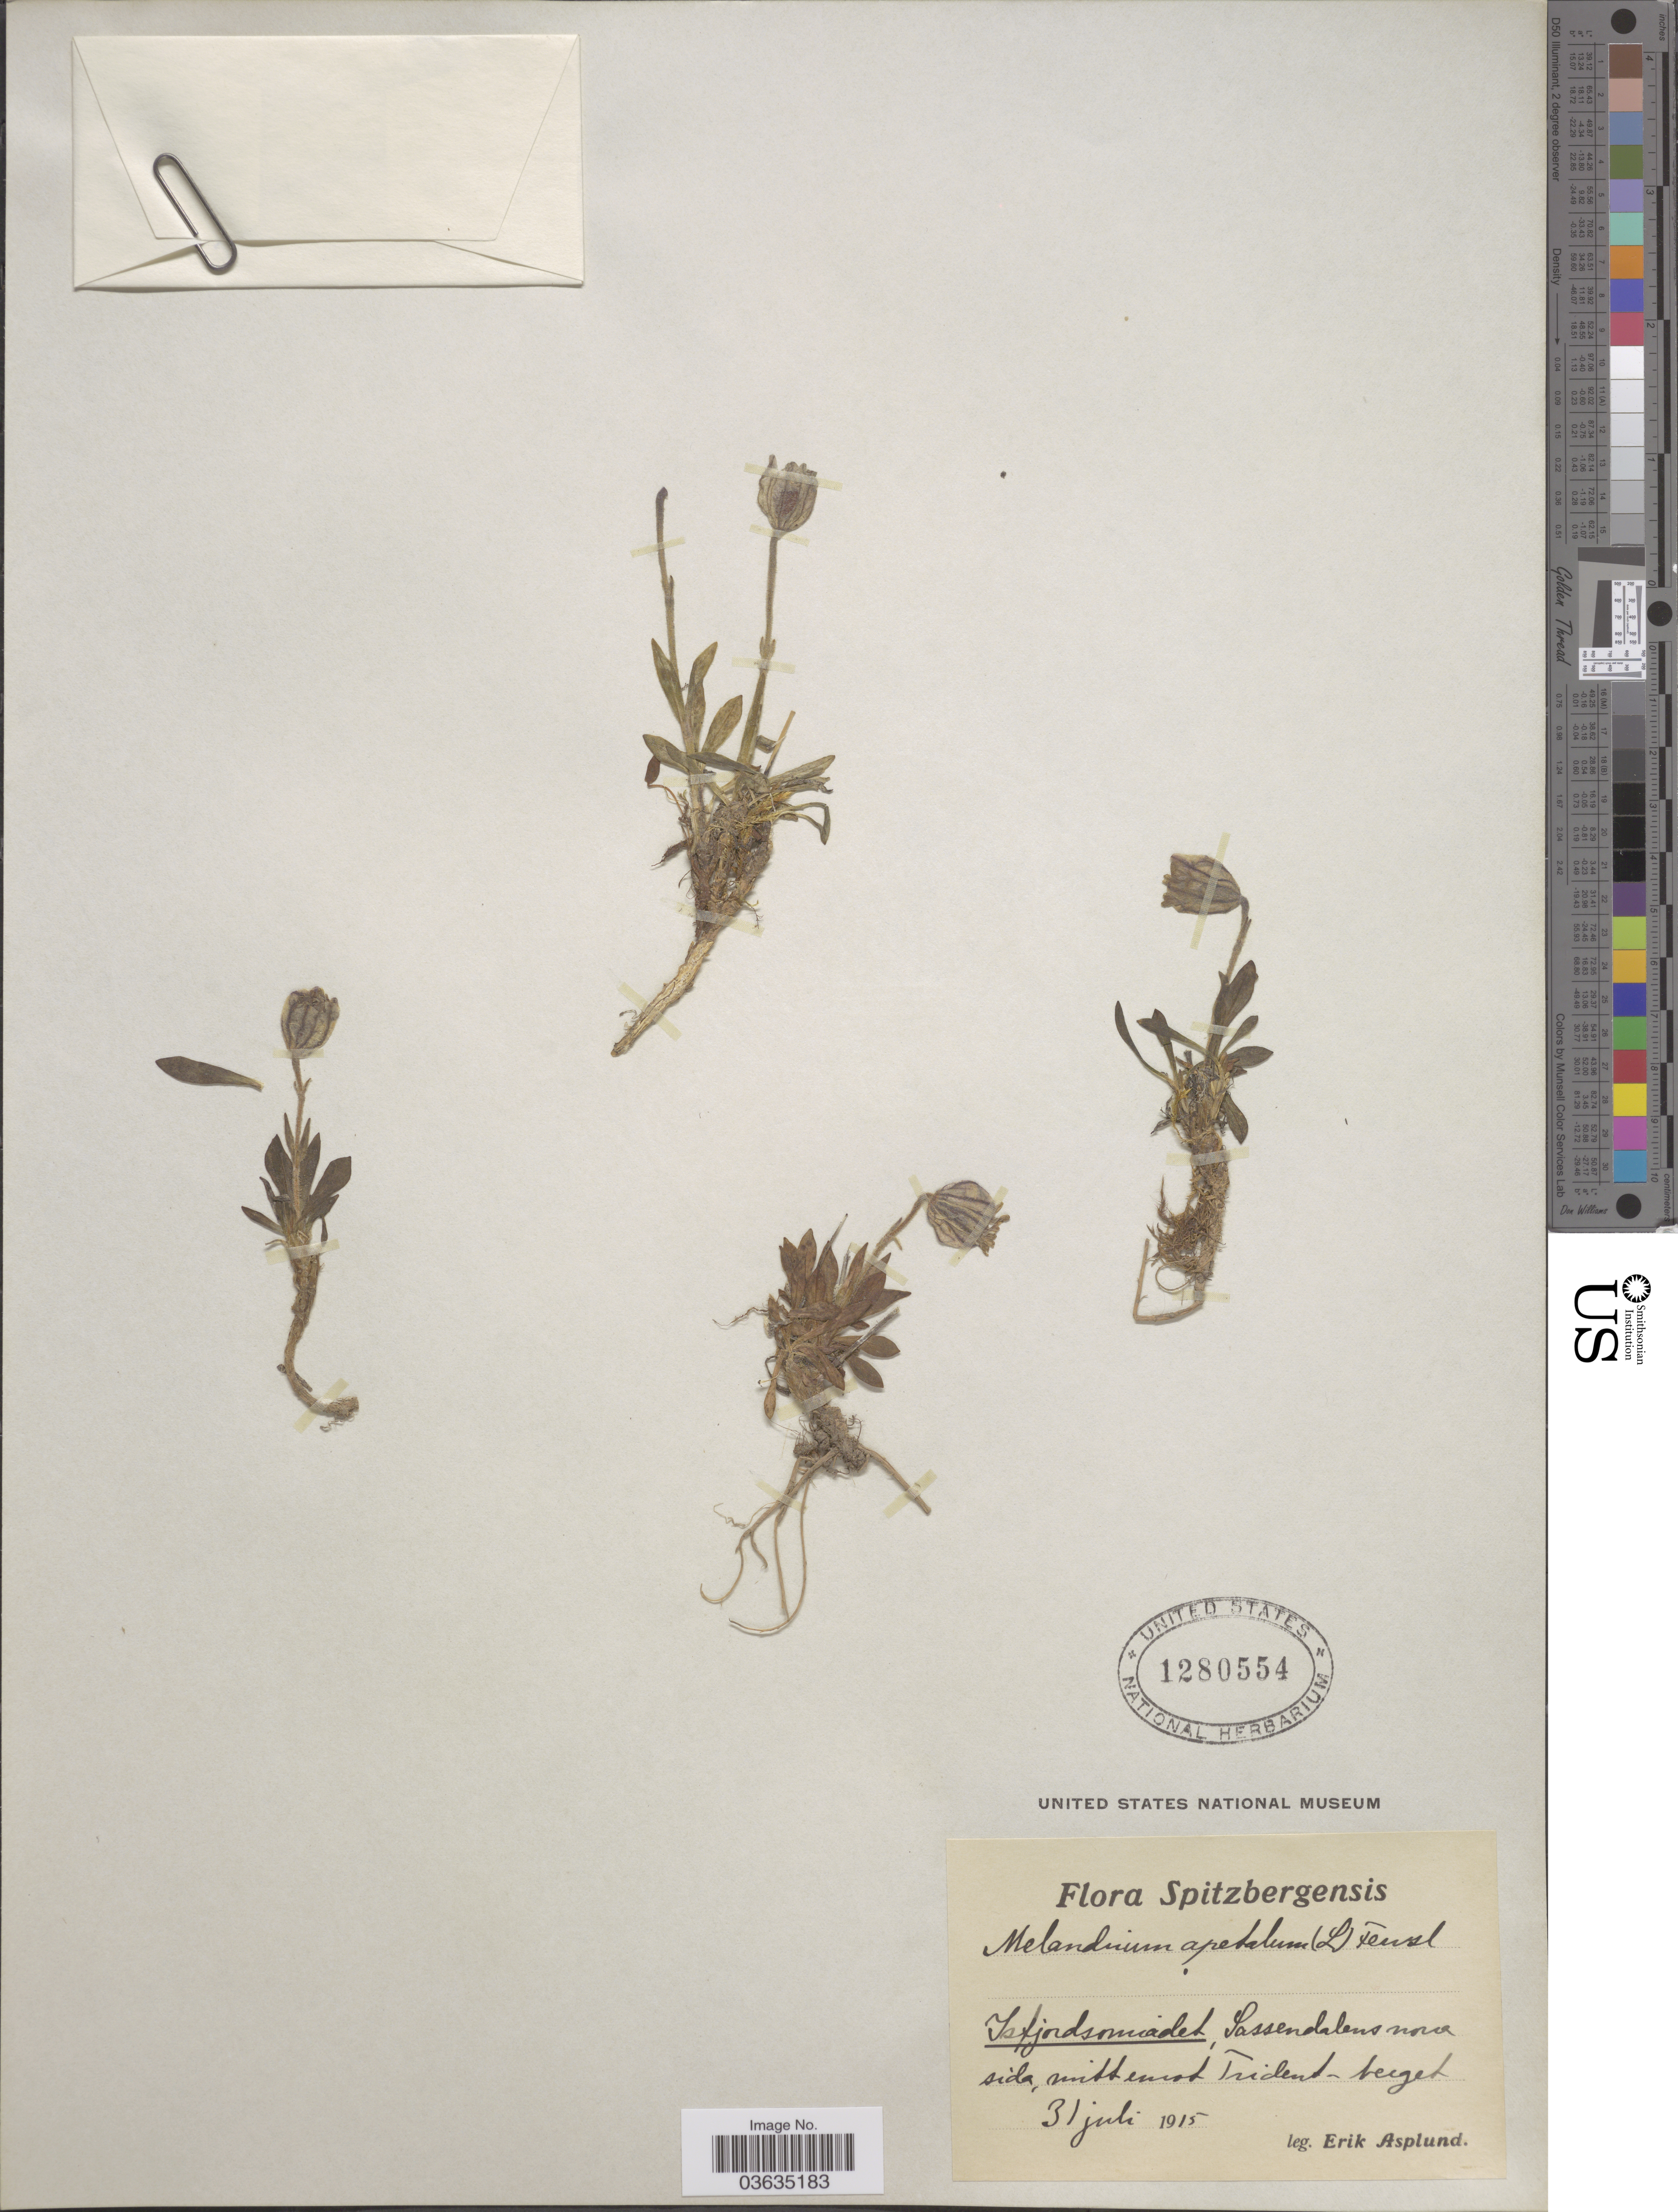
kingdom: Plantae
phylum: Tracheophyta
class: Magnoliopsida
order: Caryophyllales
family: Caryophyllaceae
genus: Silene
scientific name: Silene wahlbergella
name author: Chowdhuri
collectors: E. Asplund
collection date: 1915-07-31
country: Norway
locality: Spitzbergensis. Isfjordsomradet, Sassendalens norv side, mittemot Trident-berget.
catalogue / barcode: US 1280554